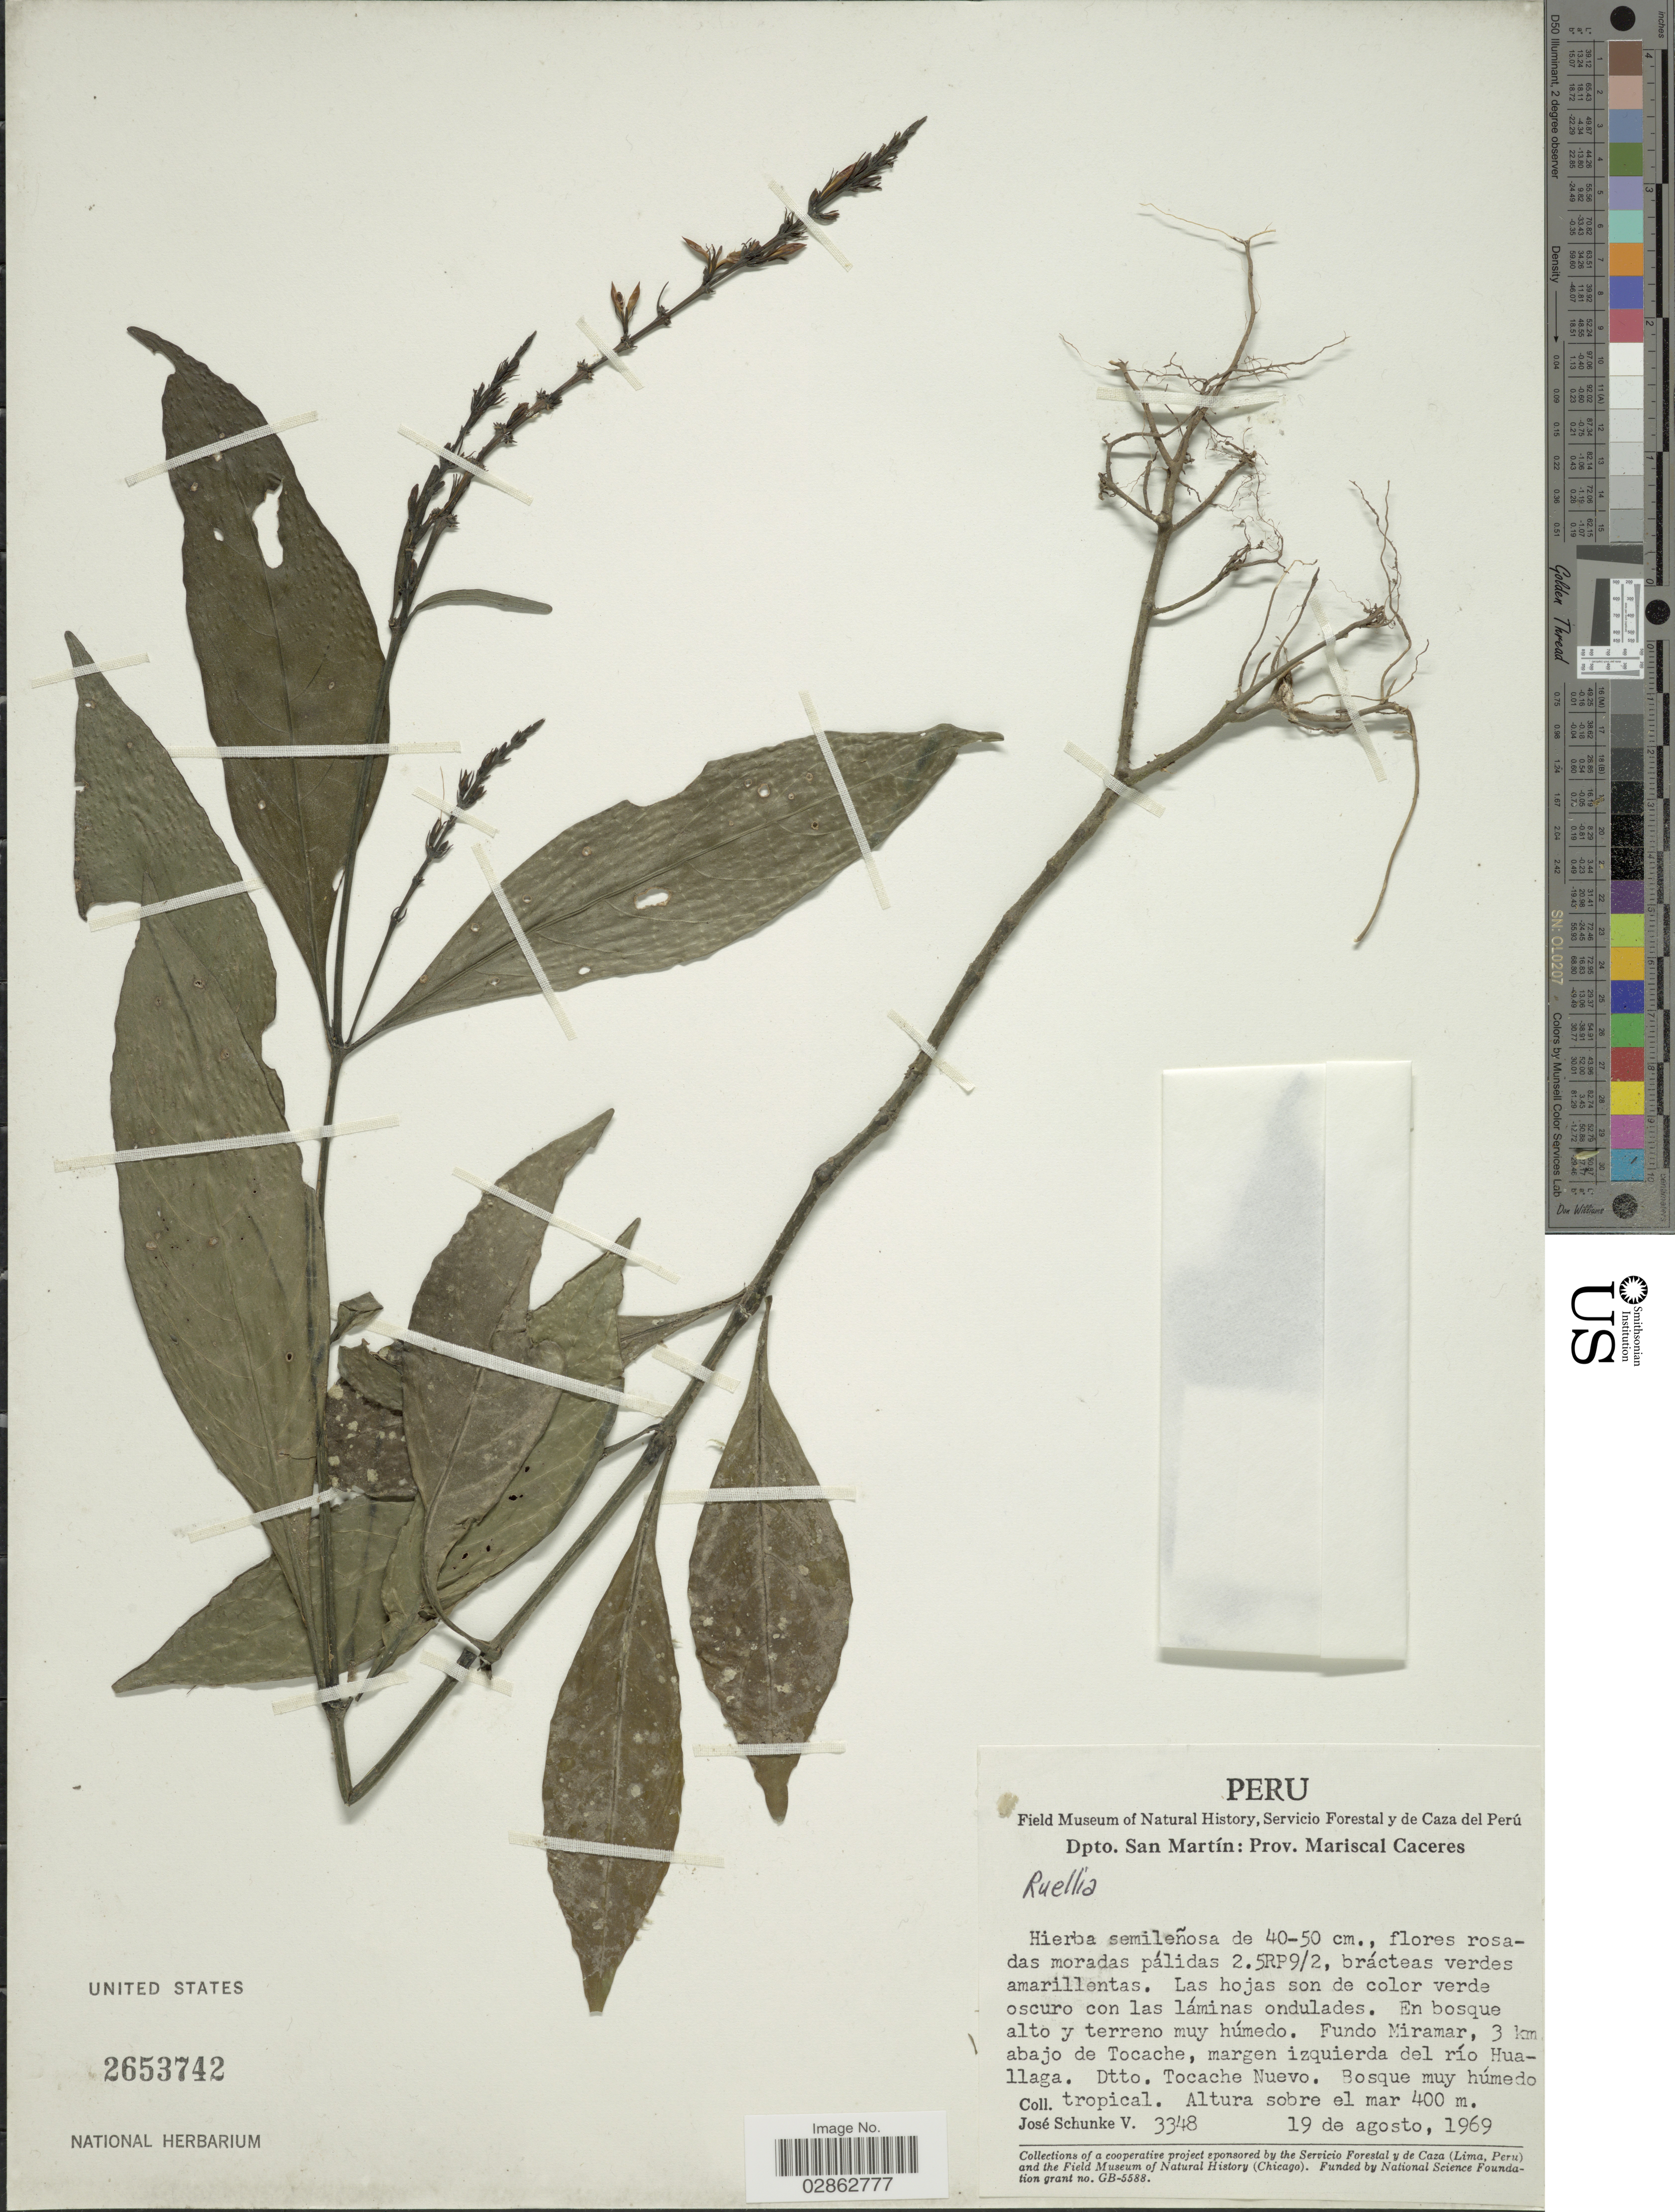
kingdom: Plantae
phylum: Tracheophyta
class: Magnoliopsida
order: Lamiales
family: Acanthaceae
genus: Ruellia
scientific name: Ruellia sp.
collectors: J. Schunke Vigo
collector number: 3348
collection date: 1969-08-19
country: Peru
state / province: San Martín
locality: Dpto. San Martín: Prov. Mariscal Cáceres. Fundo Miramar, 3 km abajo de Tocache, margen izquierda del río Huallaga. Dtto. Tocache Nuevo.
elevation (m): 400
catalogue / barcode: US 2653742